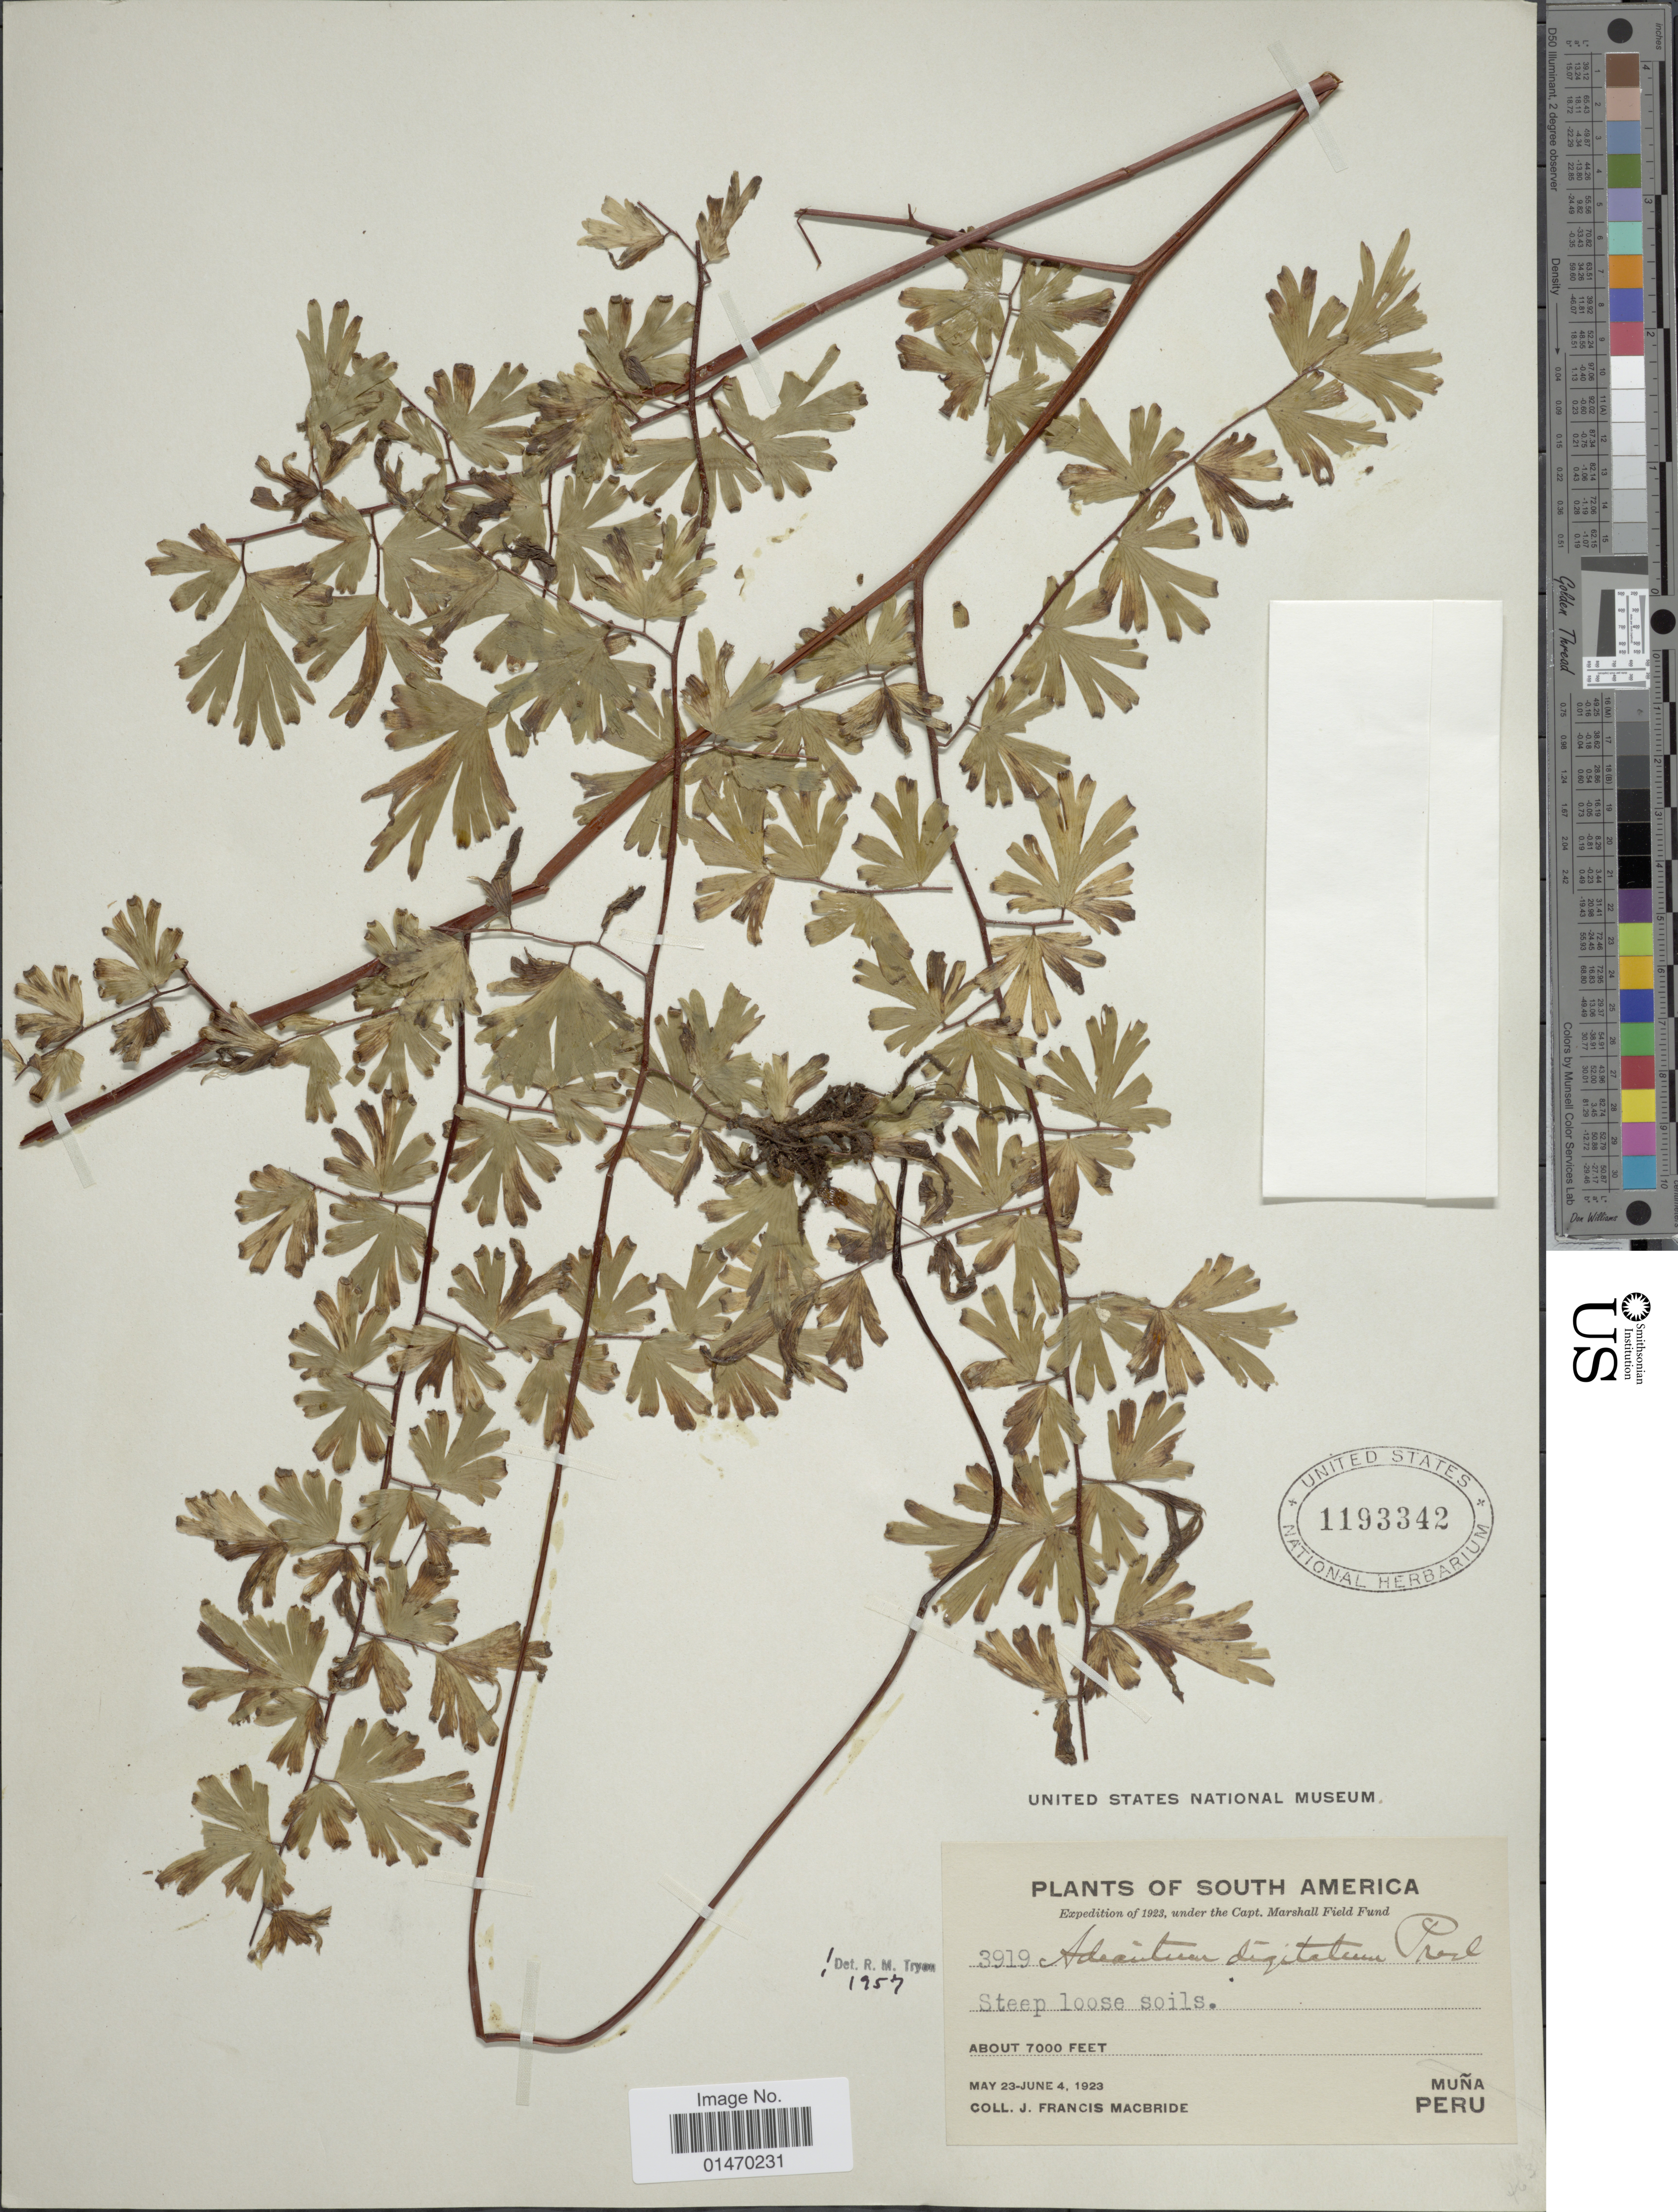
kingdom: Plantae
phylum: Tracheophyta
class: Polypodiopsida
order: Polypodiales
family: Pteridaceae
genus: Adiantum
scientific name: Adiantum digitatum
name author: Hook.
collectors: J. F. Macbride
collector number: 3919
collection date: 1923-05-23/1923-06-04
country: Peru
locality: South America, Muña.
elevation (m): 2134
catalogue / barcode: US 1193342